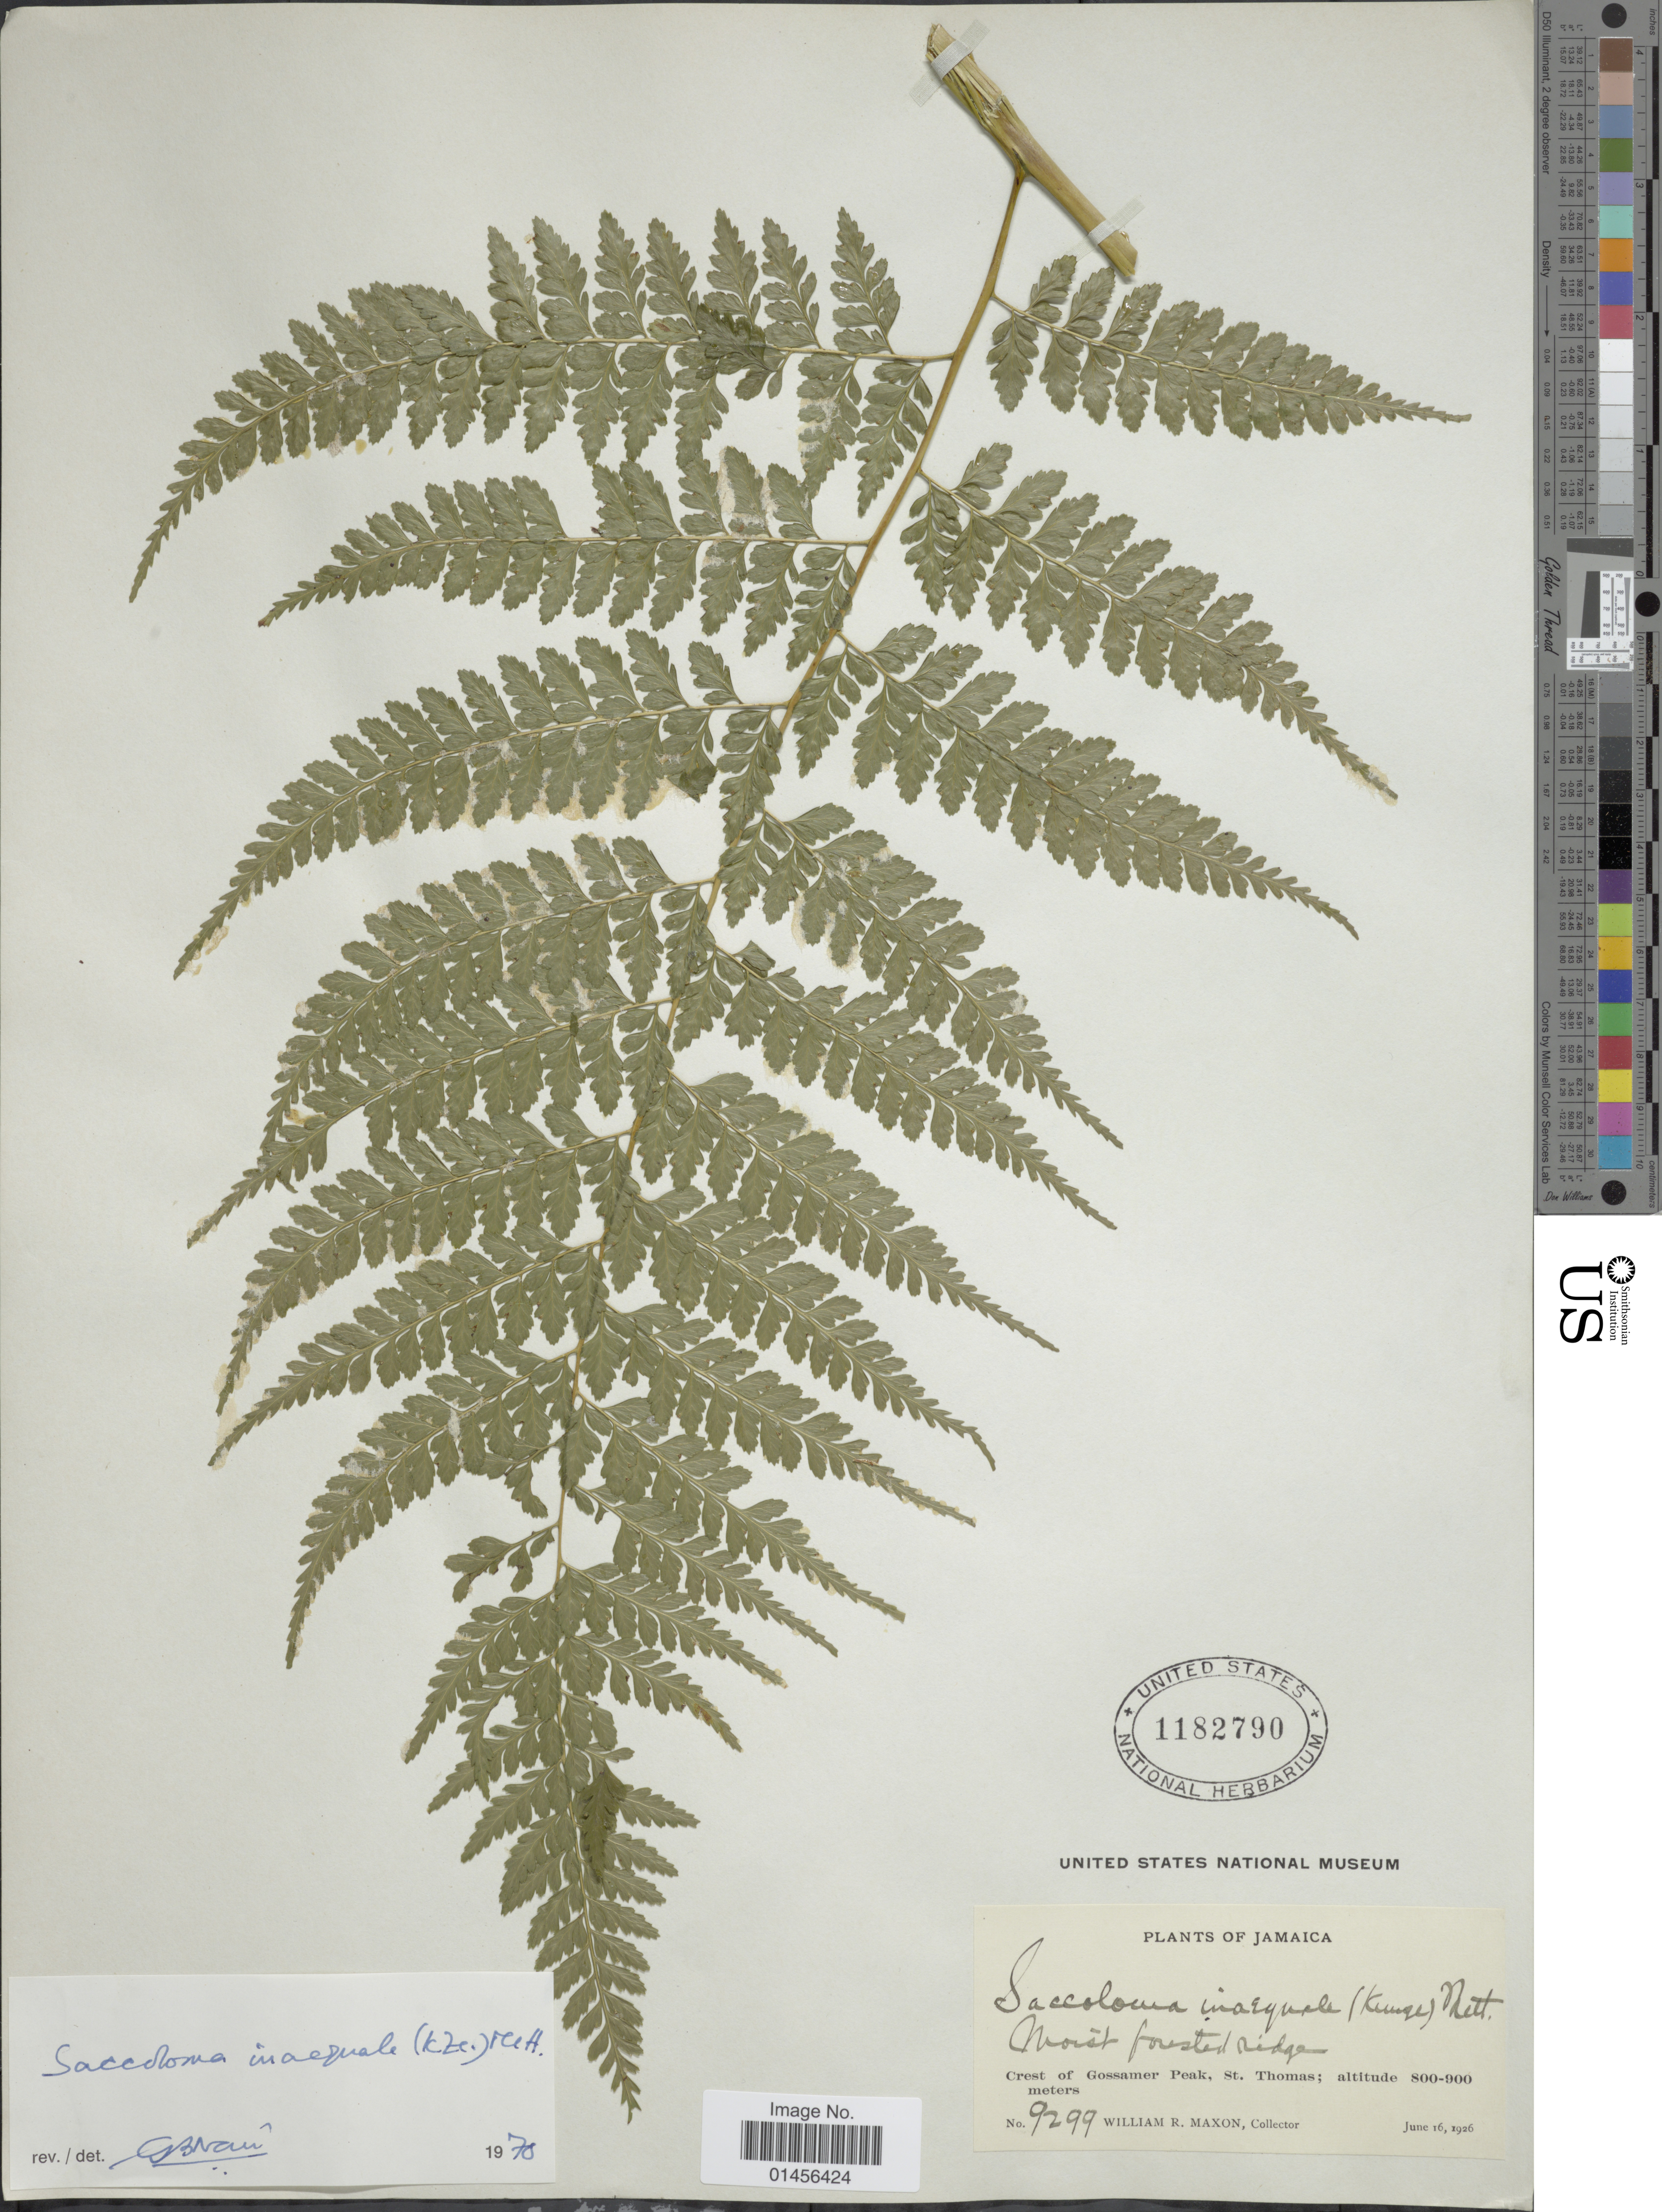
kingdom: Plantae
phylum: Tracheophyta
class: Polypodiopsida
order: Polypodiales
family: Saccolomataceae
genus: Saccoloma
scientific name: Saccoloma inaequale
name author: (Kunze) Mett.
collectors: W. R. Maxon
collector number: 9299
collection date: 1926-06-16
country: Jamaica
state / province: Saint Thomas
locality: Crest of Gossamer Peak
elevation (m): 244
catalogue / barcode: US 1182790